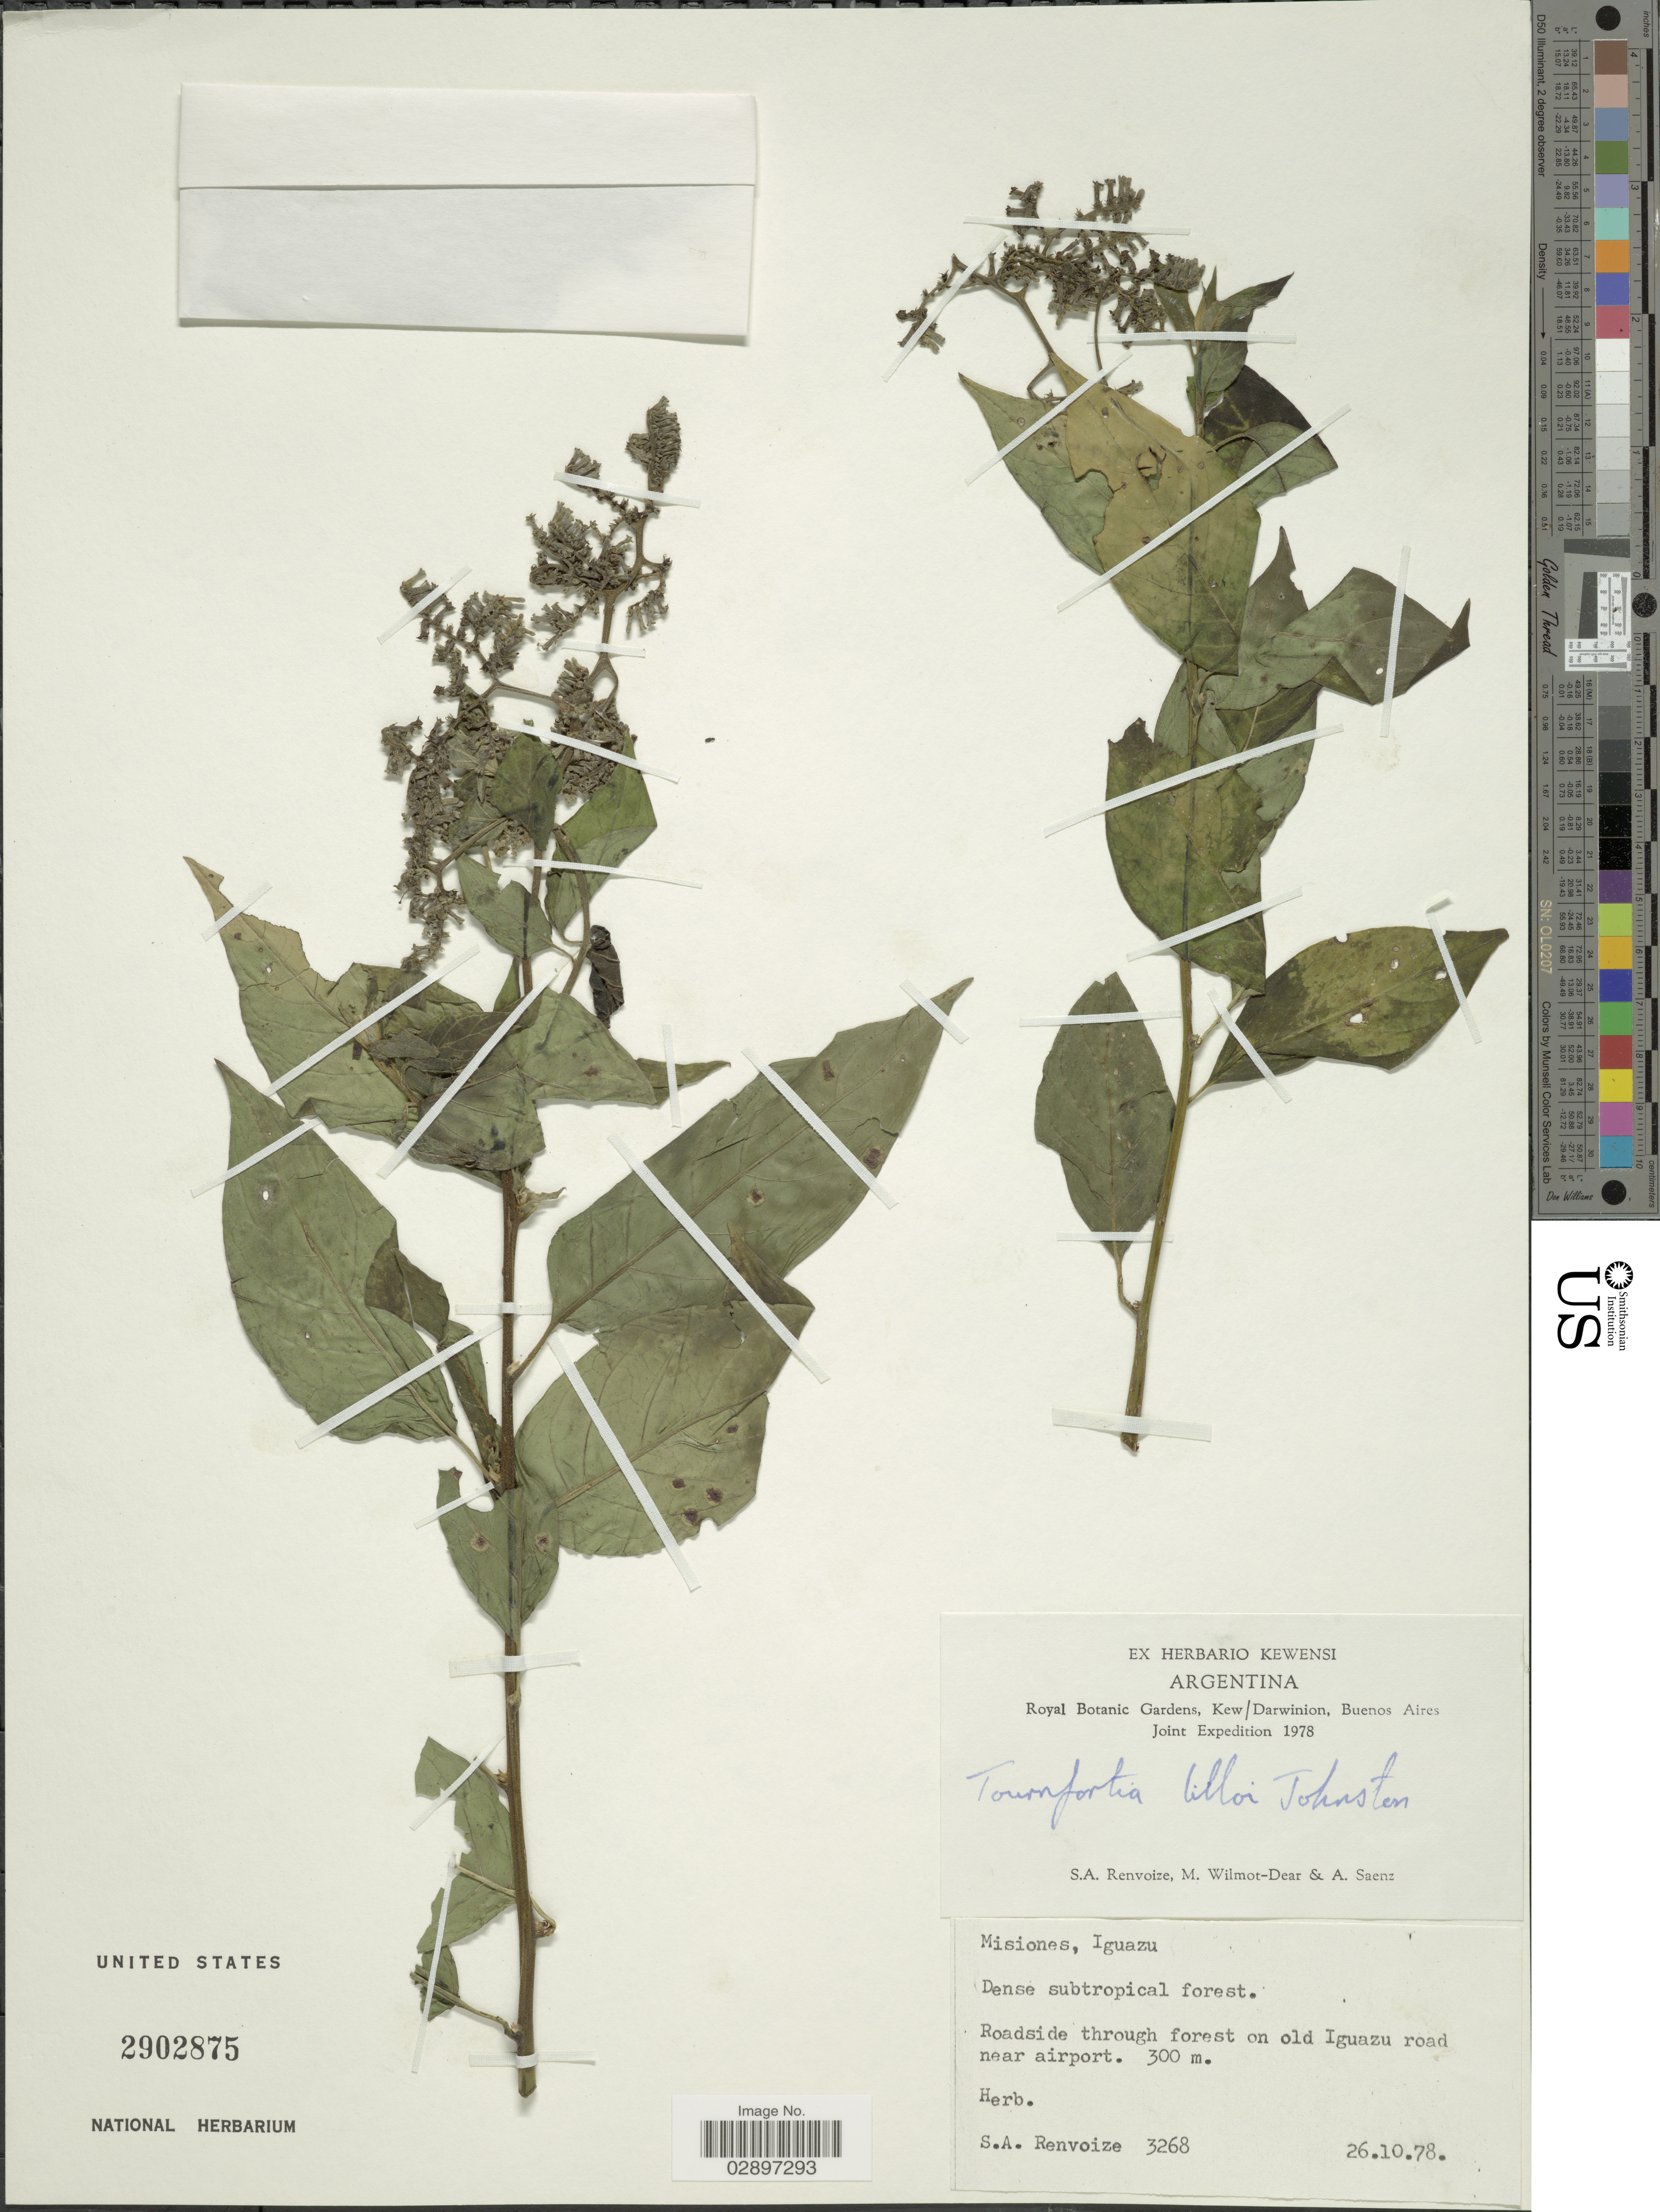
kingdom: Plantae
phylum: Tracheophyta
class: Magnoliopsida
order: Boraginales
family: Heliotropiaceae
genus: Tournefortia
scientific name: Tournefortia lilloi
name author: I.M. Johnst.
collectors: S. A. Renvoize, M. Wilmot-Dear & A. Saenz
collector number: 3268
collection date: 1978-10-26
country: Argentina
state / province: Misiones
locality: Misiones, Iguazu. Roadside through forest on old Iguazu road near airport.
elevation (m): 300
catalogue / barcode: US 2902875